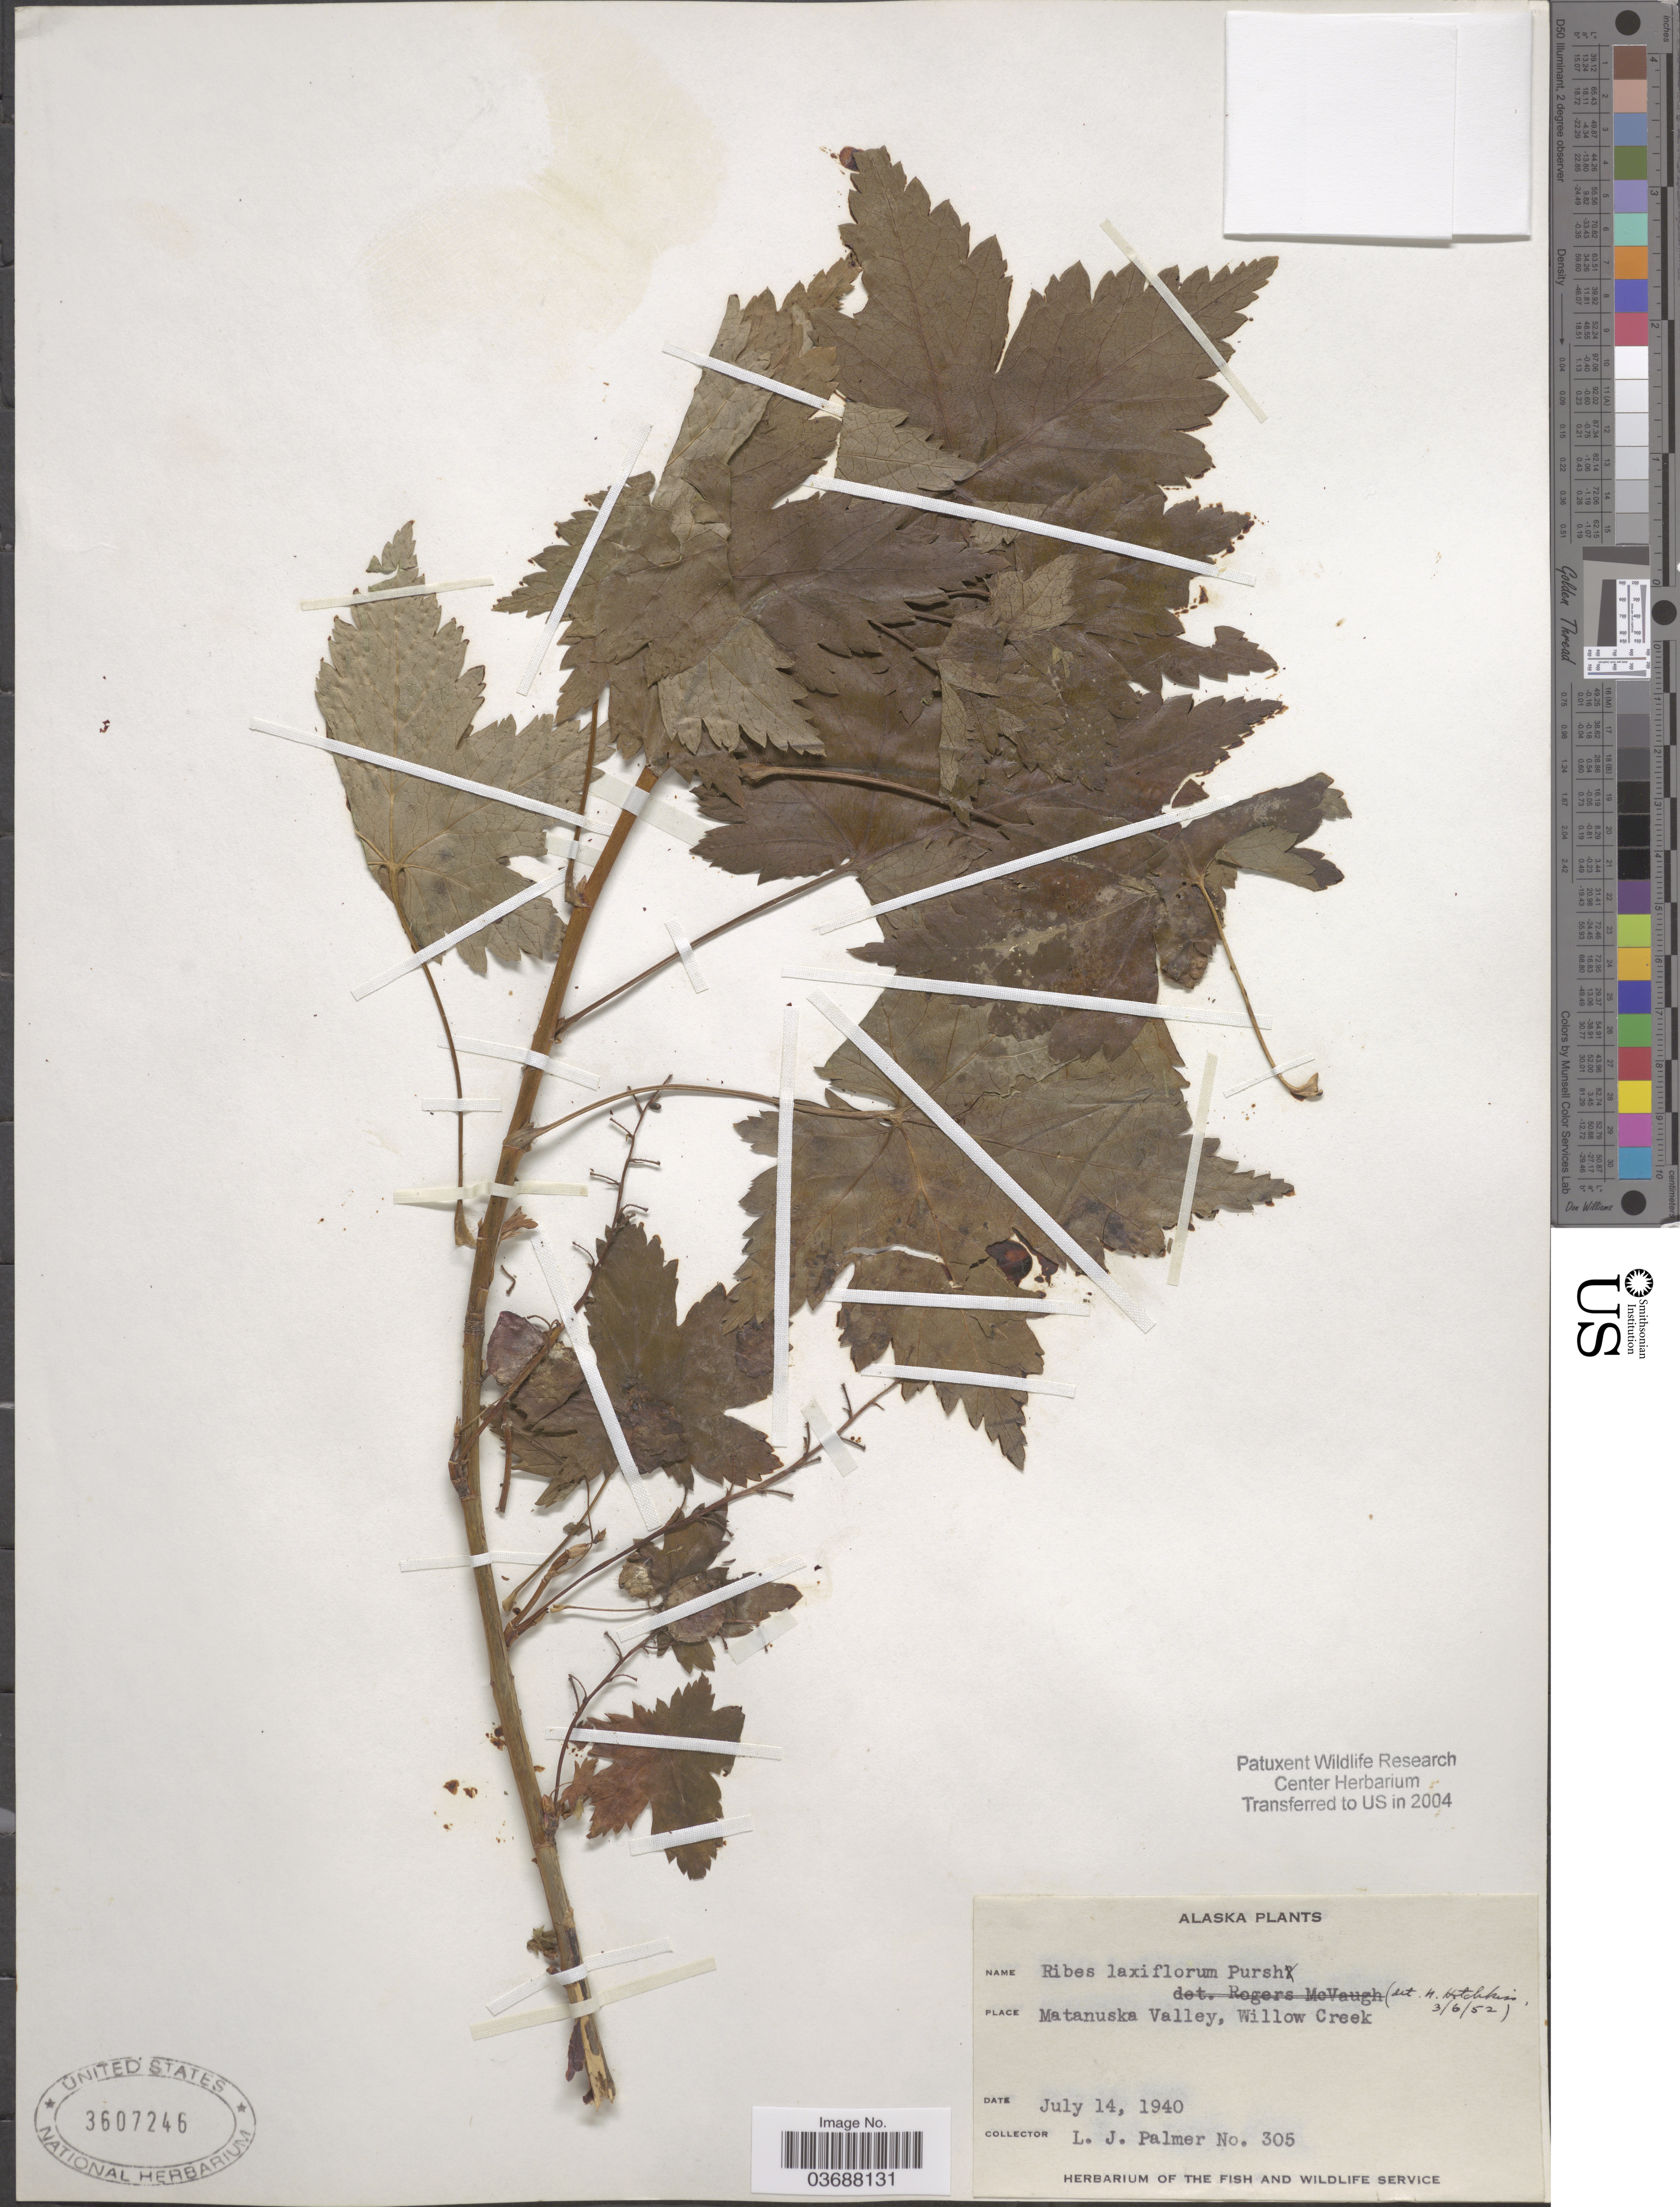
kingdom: Plantae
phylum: Tracheophyta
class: Magnoliopsida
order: Saxifragales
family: Grossulariaceae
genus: Ribes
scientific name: Ribes laxiflorum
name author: Pursh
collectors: L. J. Palmer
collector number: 305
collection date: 1940-07-14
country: United States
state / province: Alaska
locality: Matanuska Valley, Willow Creek.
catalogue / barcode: US 3607246